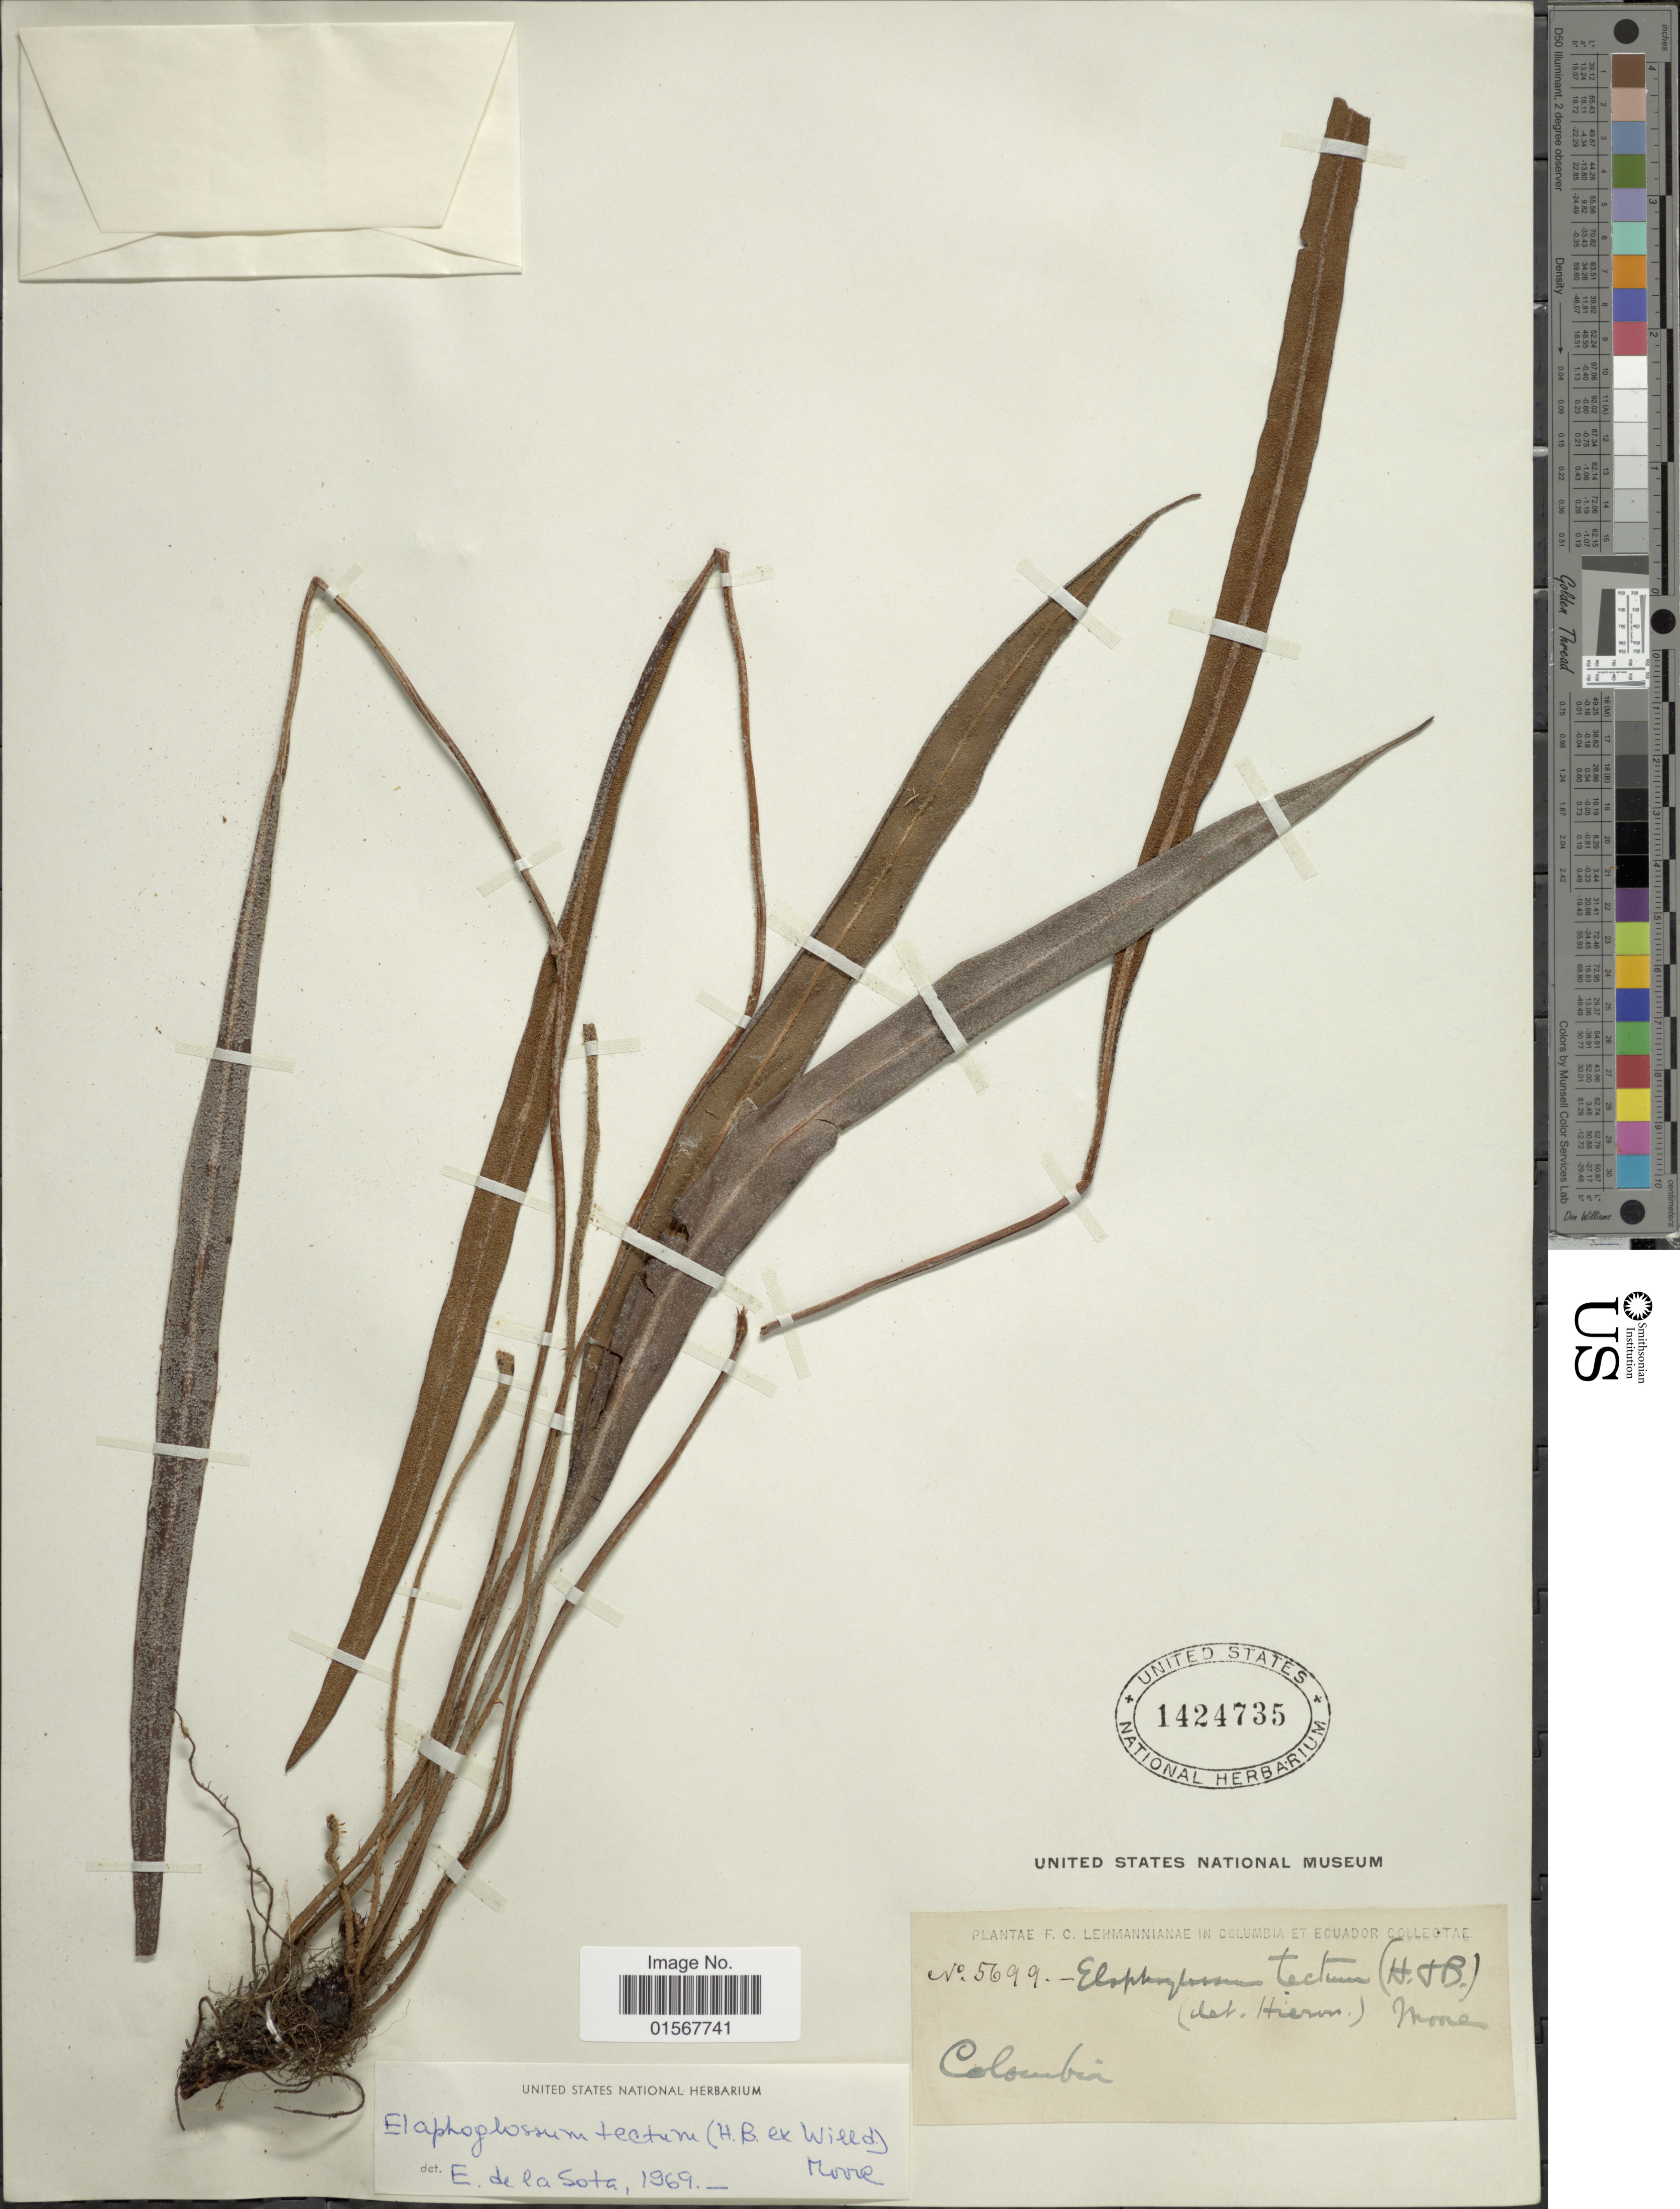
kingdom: Plantae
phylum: Tracheophyta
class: Polypodiopsida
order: Polypodiales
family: Dryopteridaceae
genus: Elaphoglossum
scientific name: Elaphoglossum tectum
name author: (Humb. & Bonpl.) Moore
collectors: F. C. Lehmann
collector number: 5699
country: Colombia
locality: Columbia et Ecuador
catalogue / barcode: US 1424735